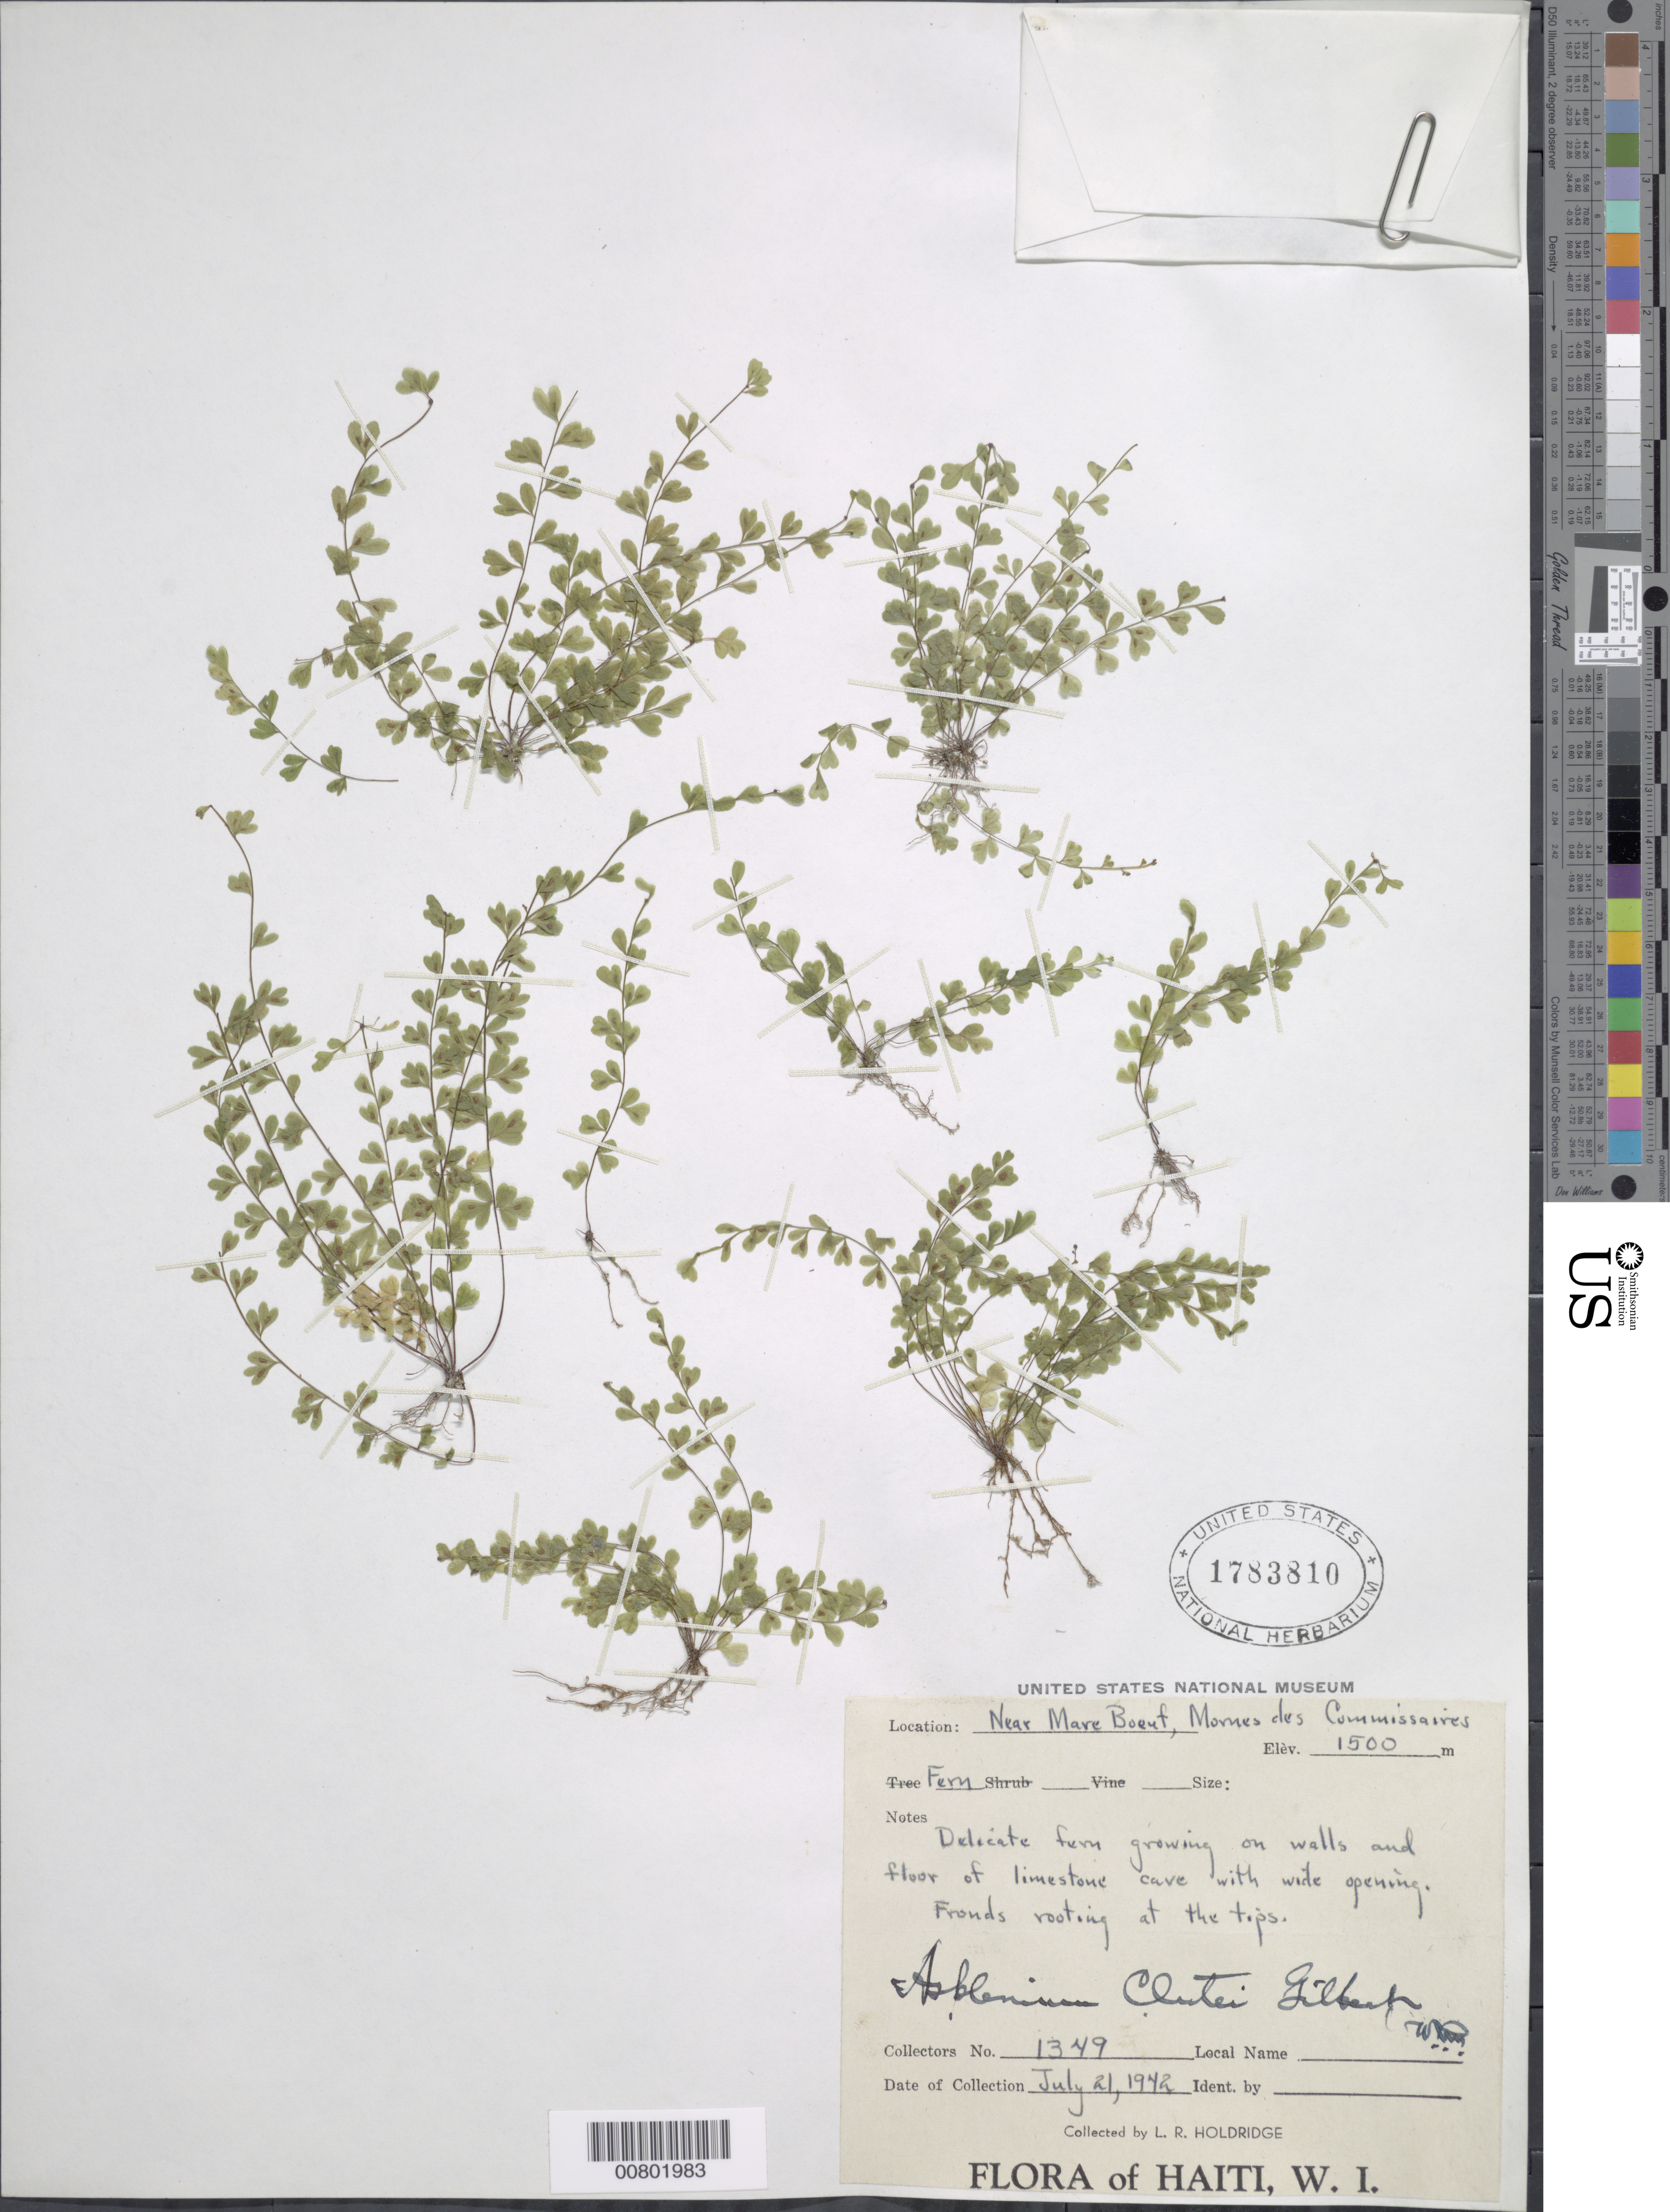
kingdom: Plantae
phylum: Tracheophyta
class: Polypodiopsida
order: Polypodiales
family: Aspleniaceae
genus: Asplenium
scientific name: Asplenium clutei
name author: Gilbert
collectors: L. Holdridge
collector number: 1349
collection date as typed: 21 Jul 1942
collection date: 1942-07-21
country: Haiti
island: Hispaniola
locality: Mare Boeuf, Mornes des Commissaires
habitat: Growing on walls and floor of limestone cave with wide opening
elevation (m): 1500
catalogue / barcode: US 1783810